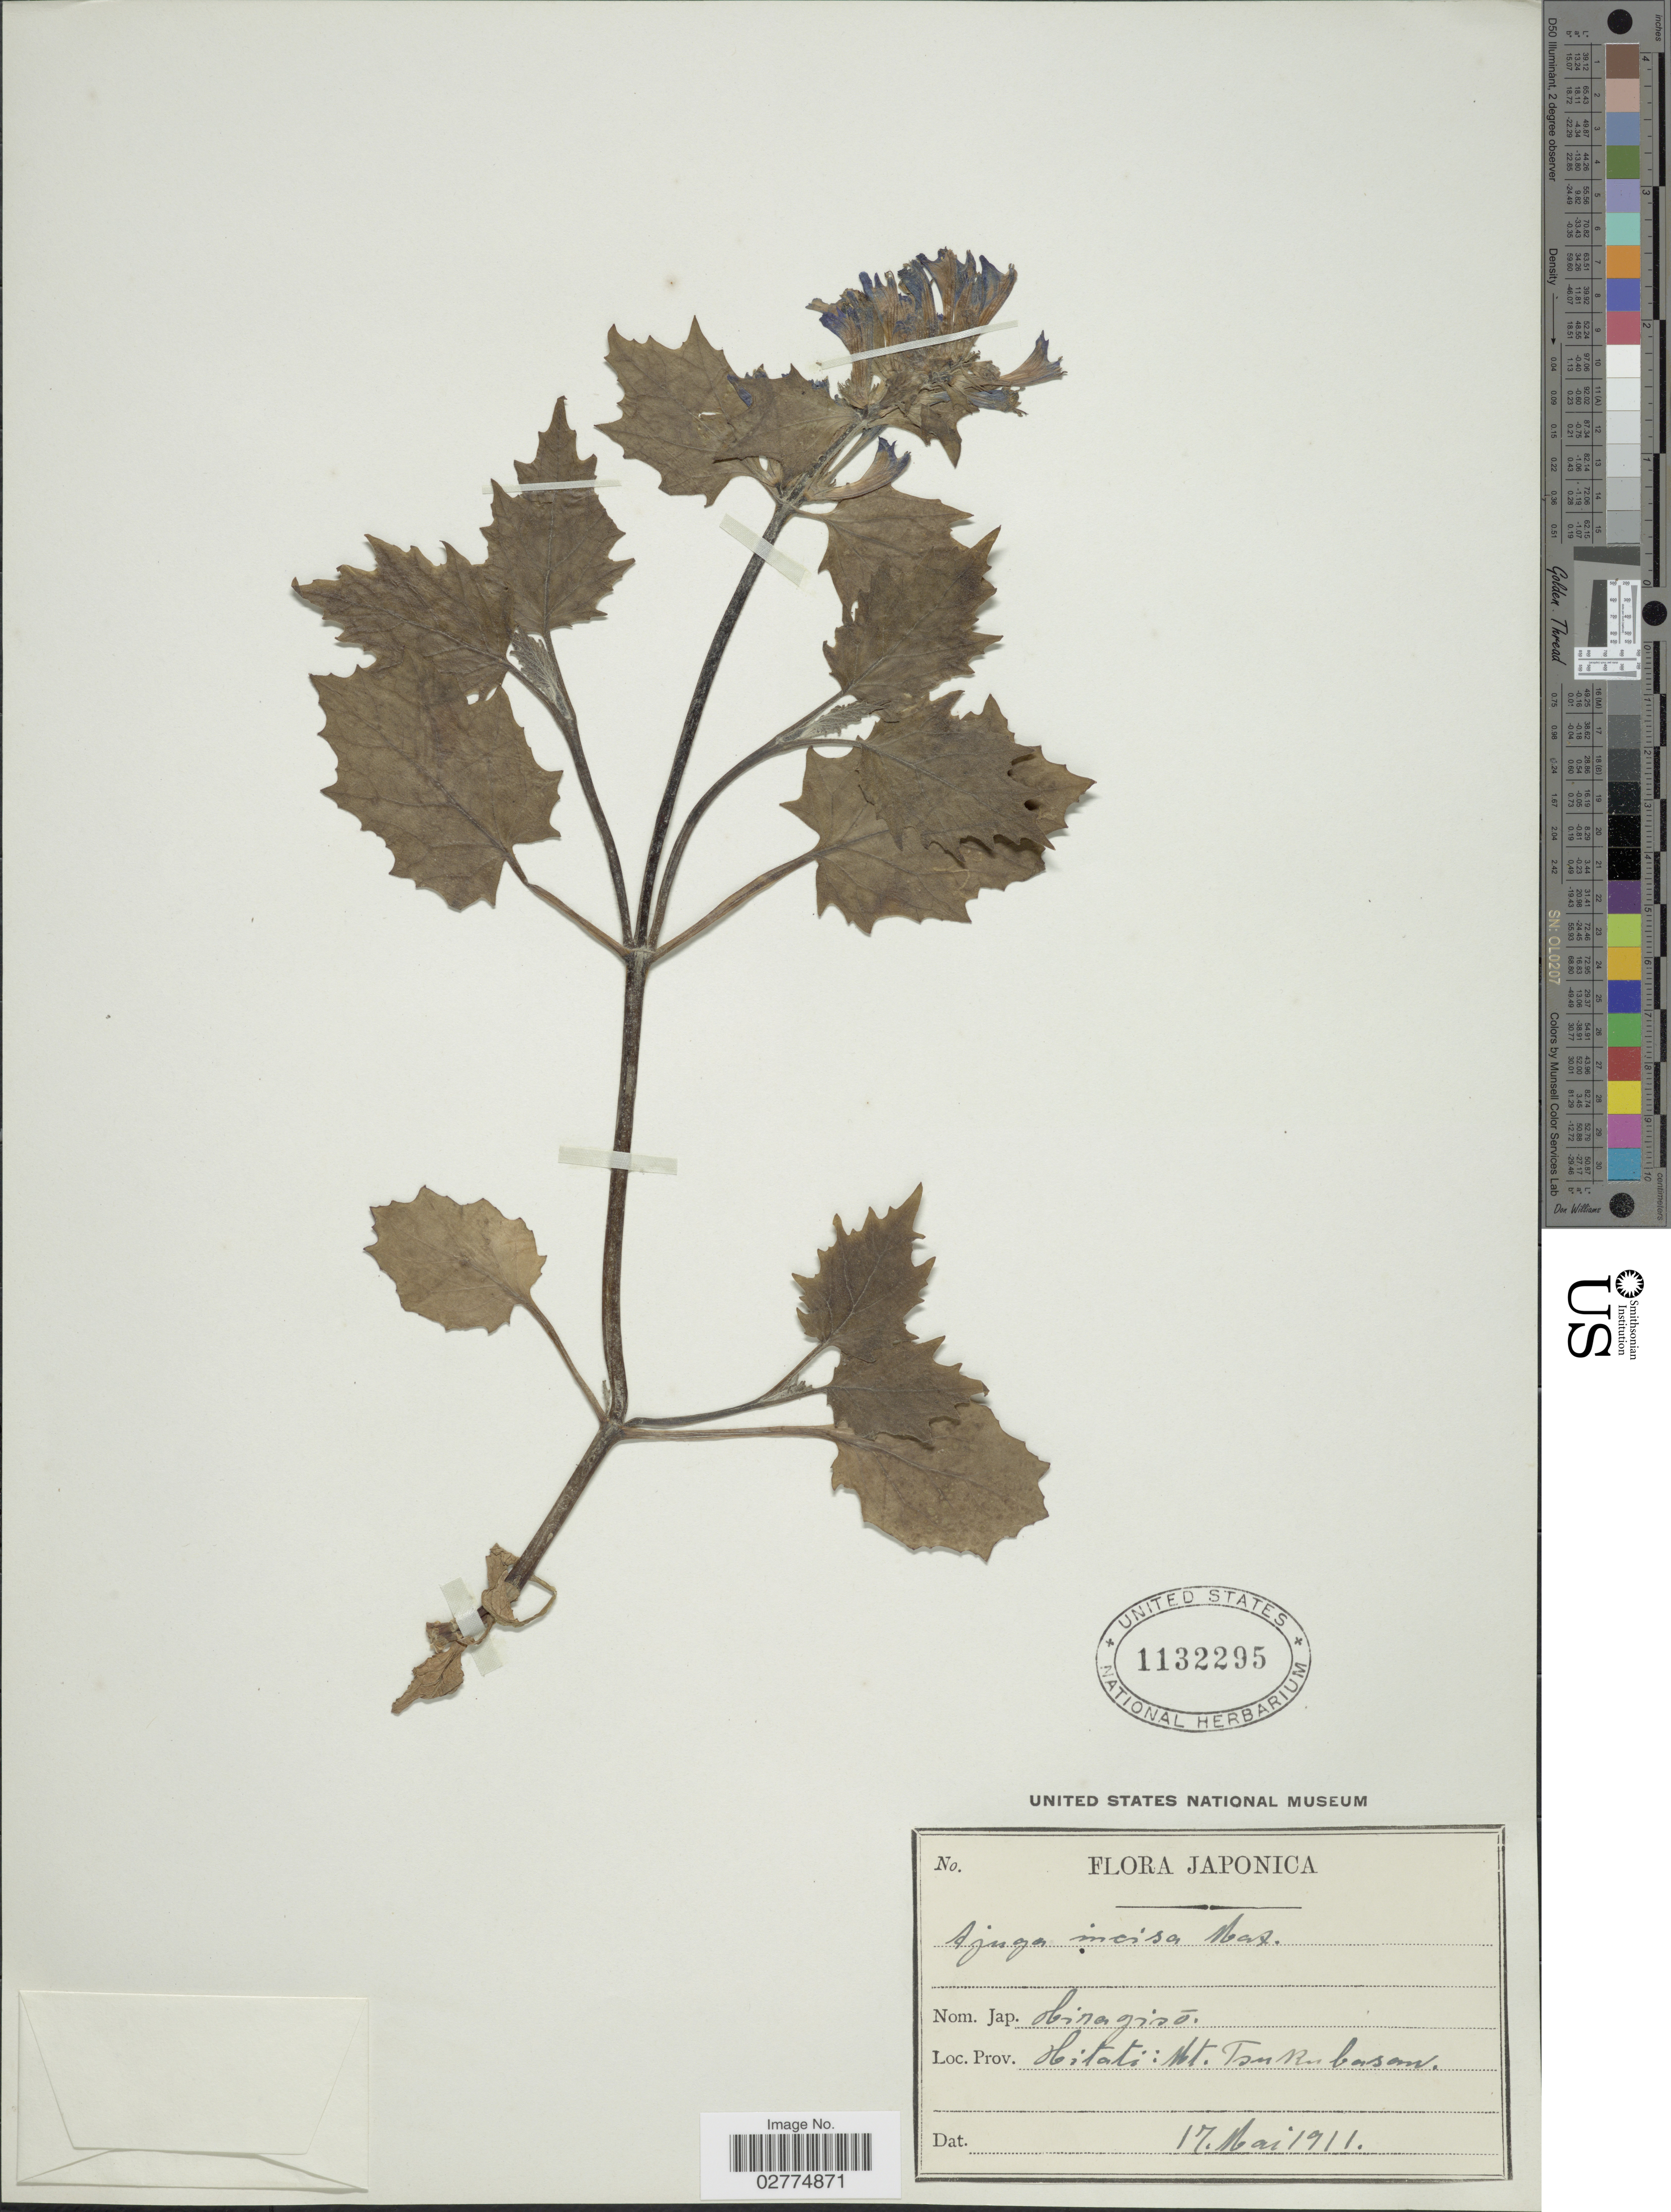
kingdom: Plantae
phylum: Tracheophyta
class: Magnoliopsida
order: Lamiales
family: Lamiaceae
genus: Ajuga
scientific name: Ajuga incisa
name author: Maxim.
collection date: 1911-05-17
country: Japan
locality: Hitati: Mt. Tsu Ru basan.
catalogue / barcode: US 1132295